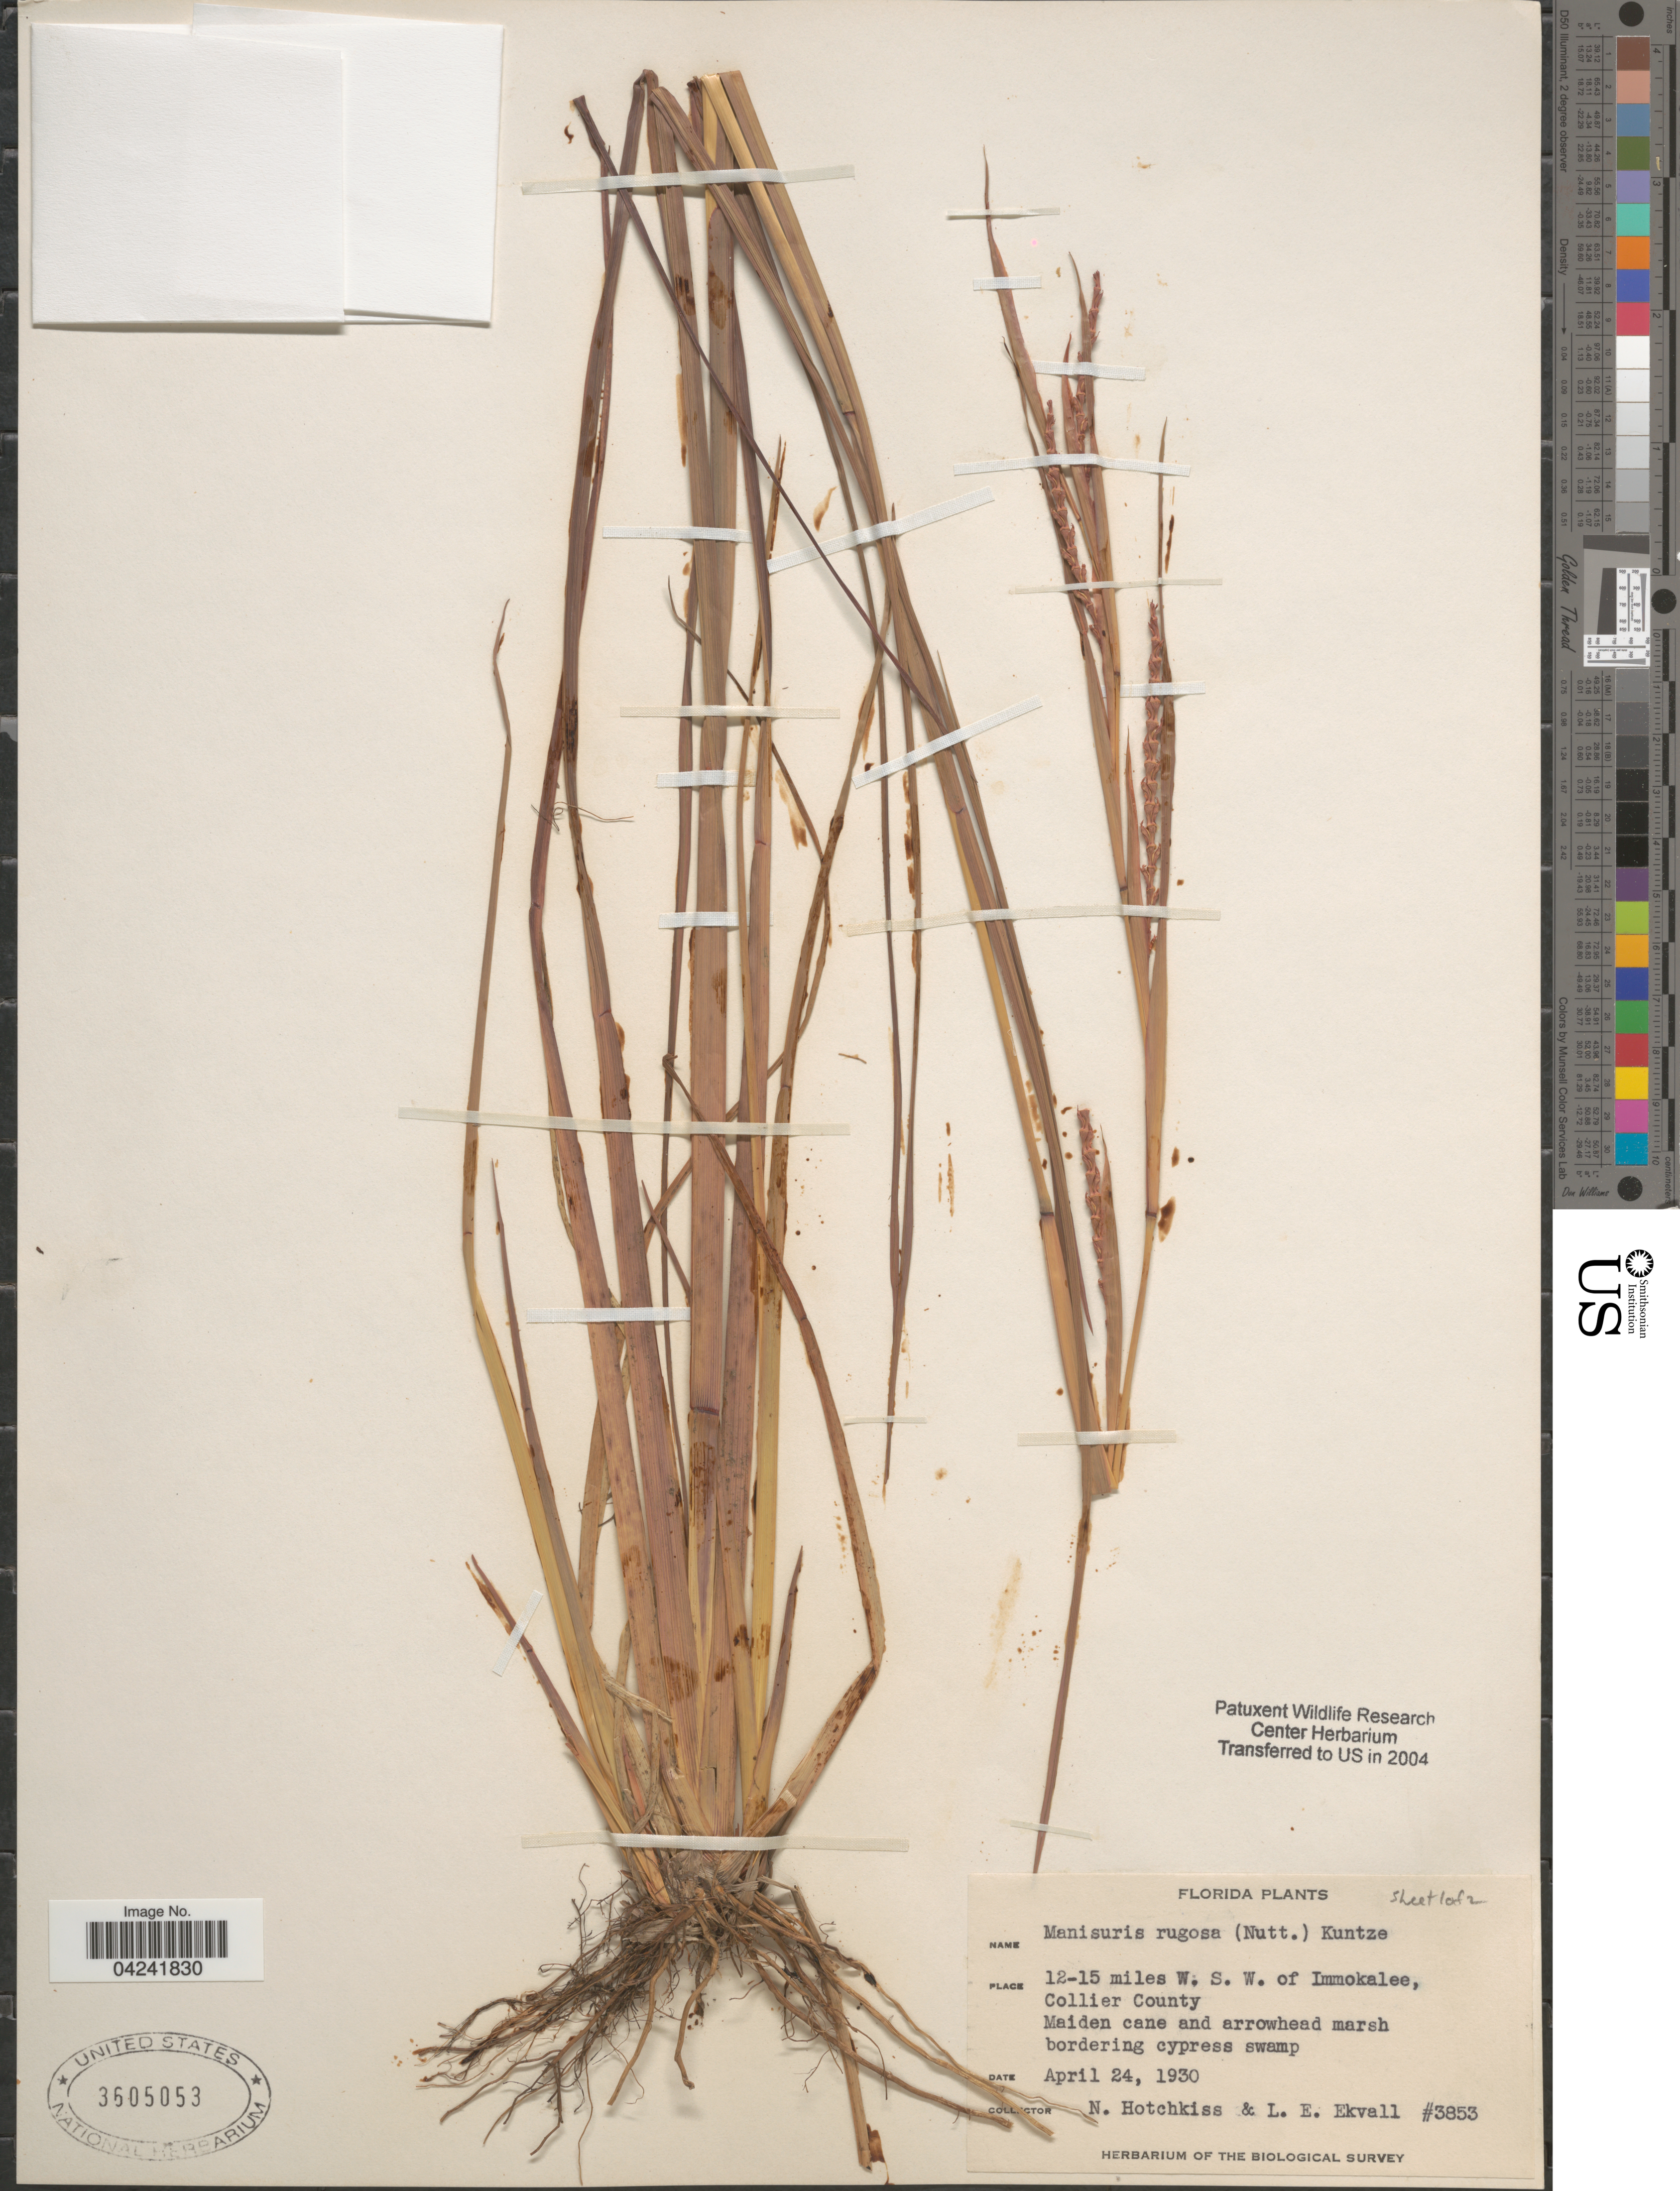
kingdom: Plantae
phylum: Tracheophyta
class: Liliopsida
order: Poales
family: Poaceae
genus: Mnesithea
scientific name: Mnesithea rugosa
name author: (Nutt.) de Koning & Sosef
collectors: N. Hotchkiss & L. Ekvall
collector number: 3853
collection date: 1930-04-24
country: United States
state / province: Florida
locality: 12-15 miles W. S. W. of Immokalee, Collier County. Maiden cane and arrowhead marsh bordering cypress swamp. The Biological Survey.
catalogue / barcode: US 3605053